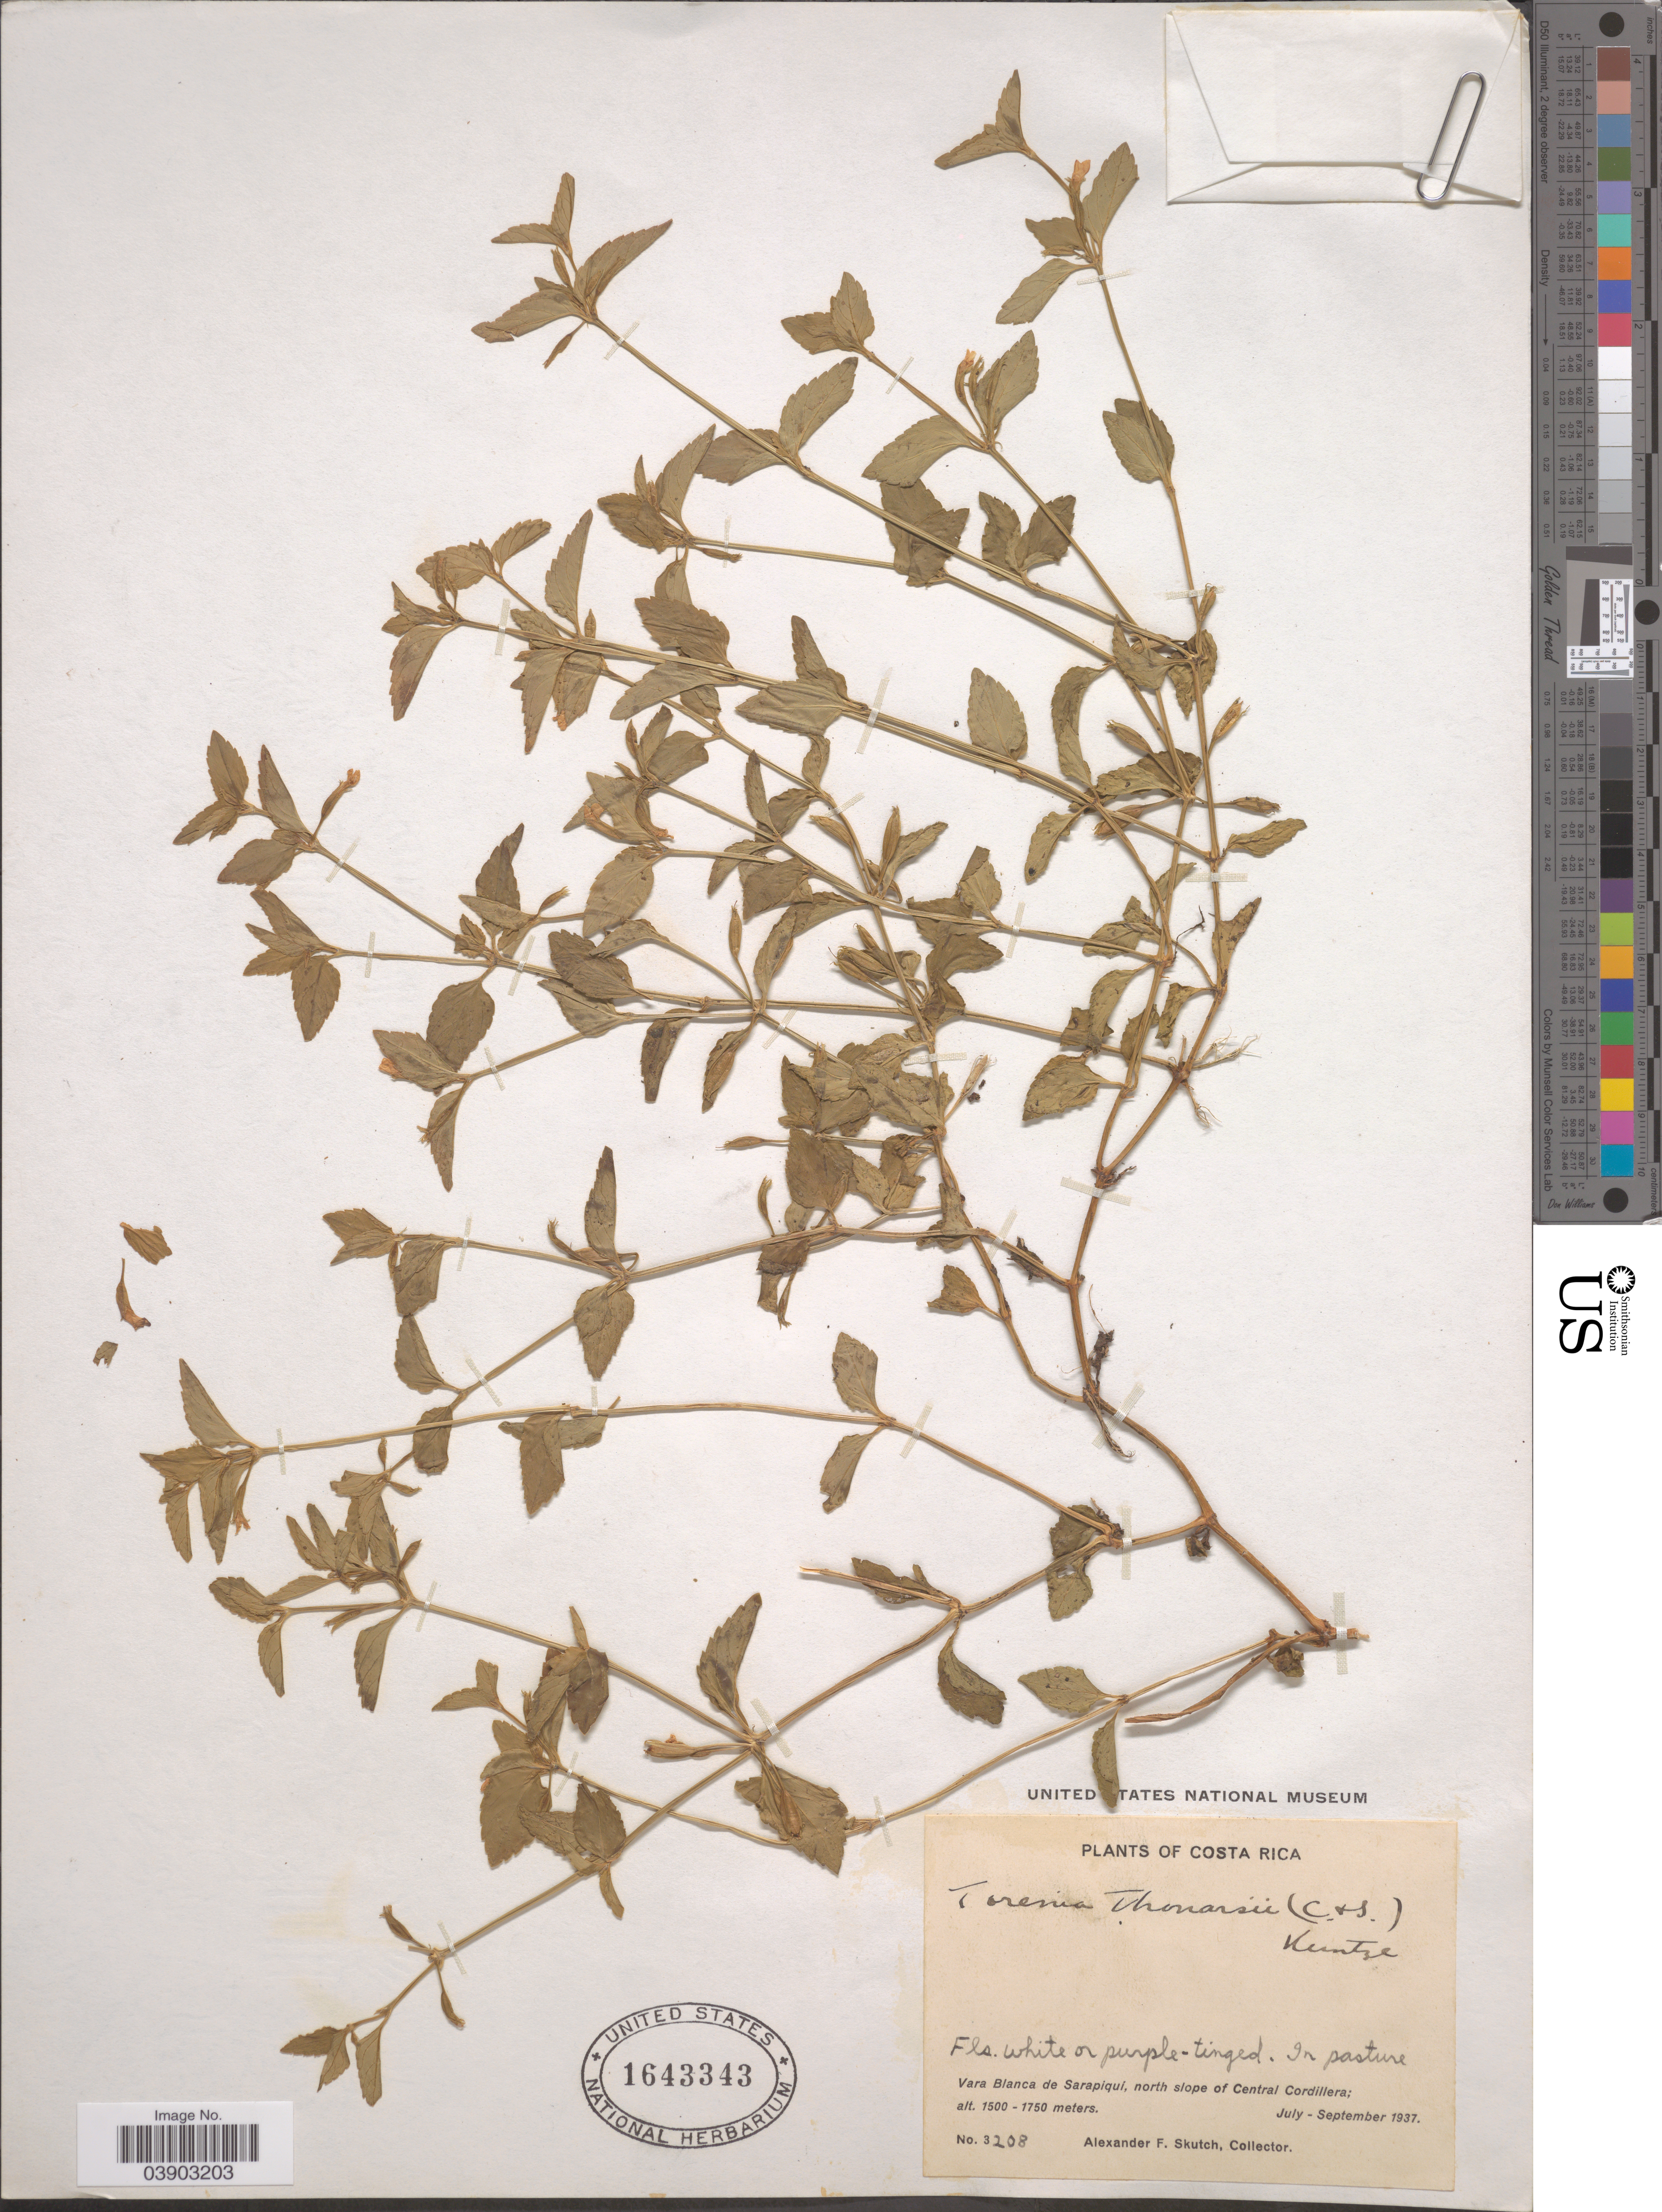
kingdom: Plantae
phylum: Tracheophyta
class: Magnoliopsida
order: Lamiales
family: Linderniaceae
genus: Torenia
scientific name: Torenia thouarsii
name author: (Cham. & Schltdl.) Kuntze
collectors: A. F. Skutch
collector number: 3208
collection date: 1937-07/1937-09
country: Costa Rica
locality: Vara Blanca de Sarapiqui, north slope of Central Cordillera.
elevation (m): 1500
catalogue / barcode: US 1643343